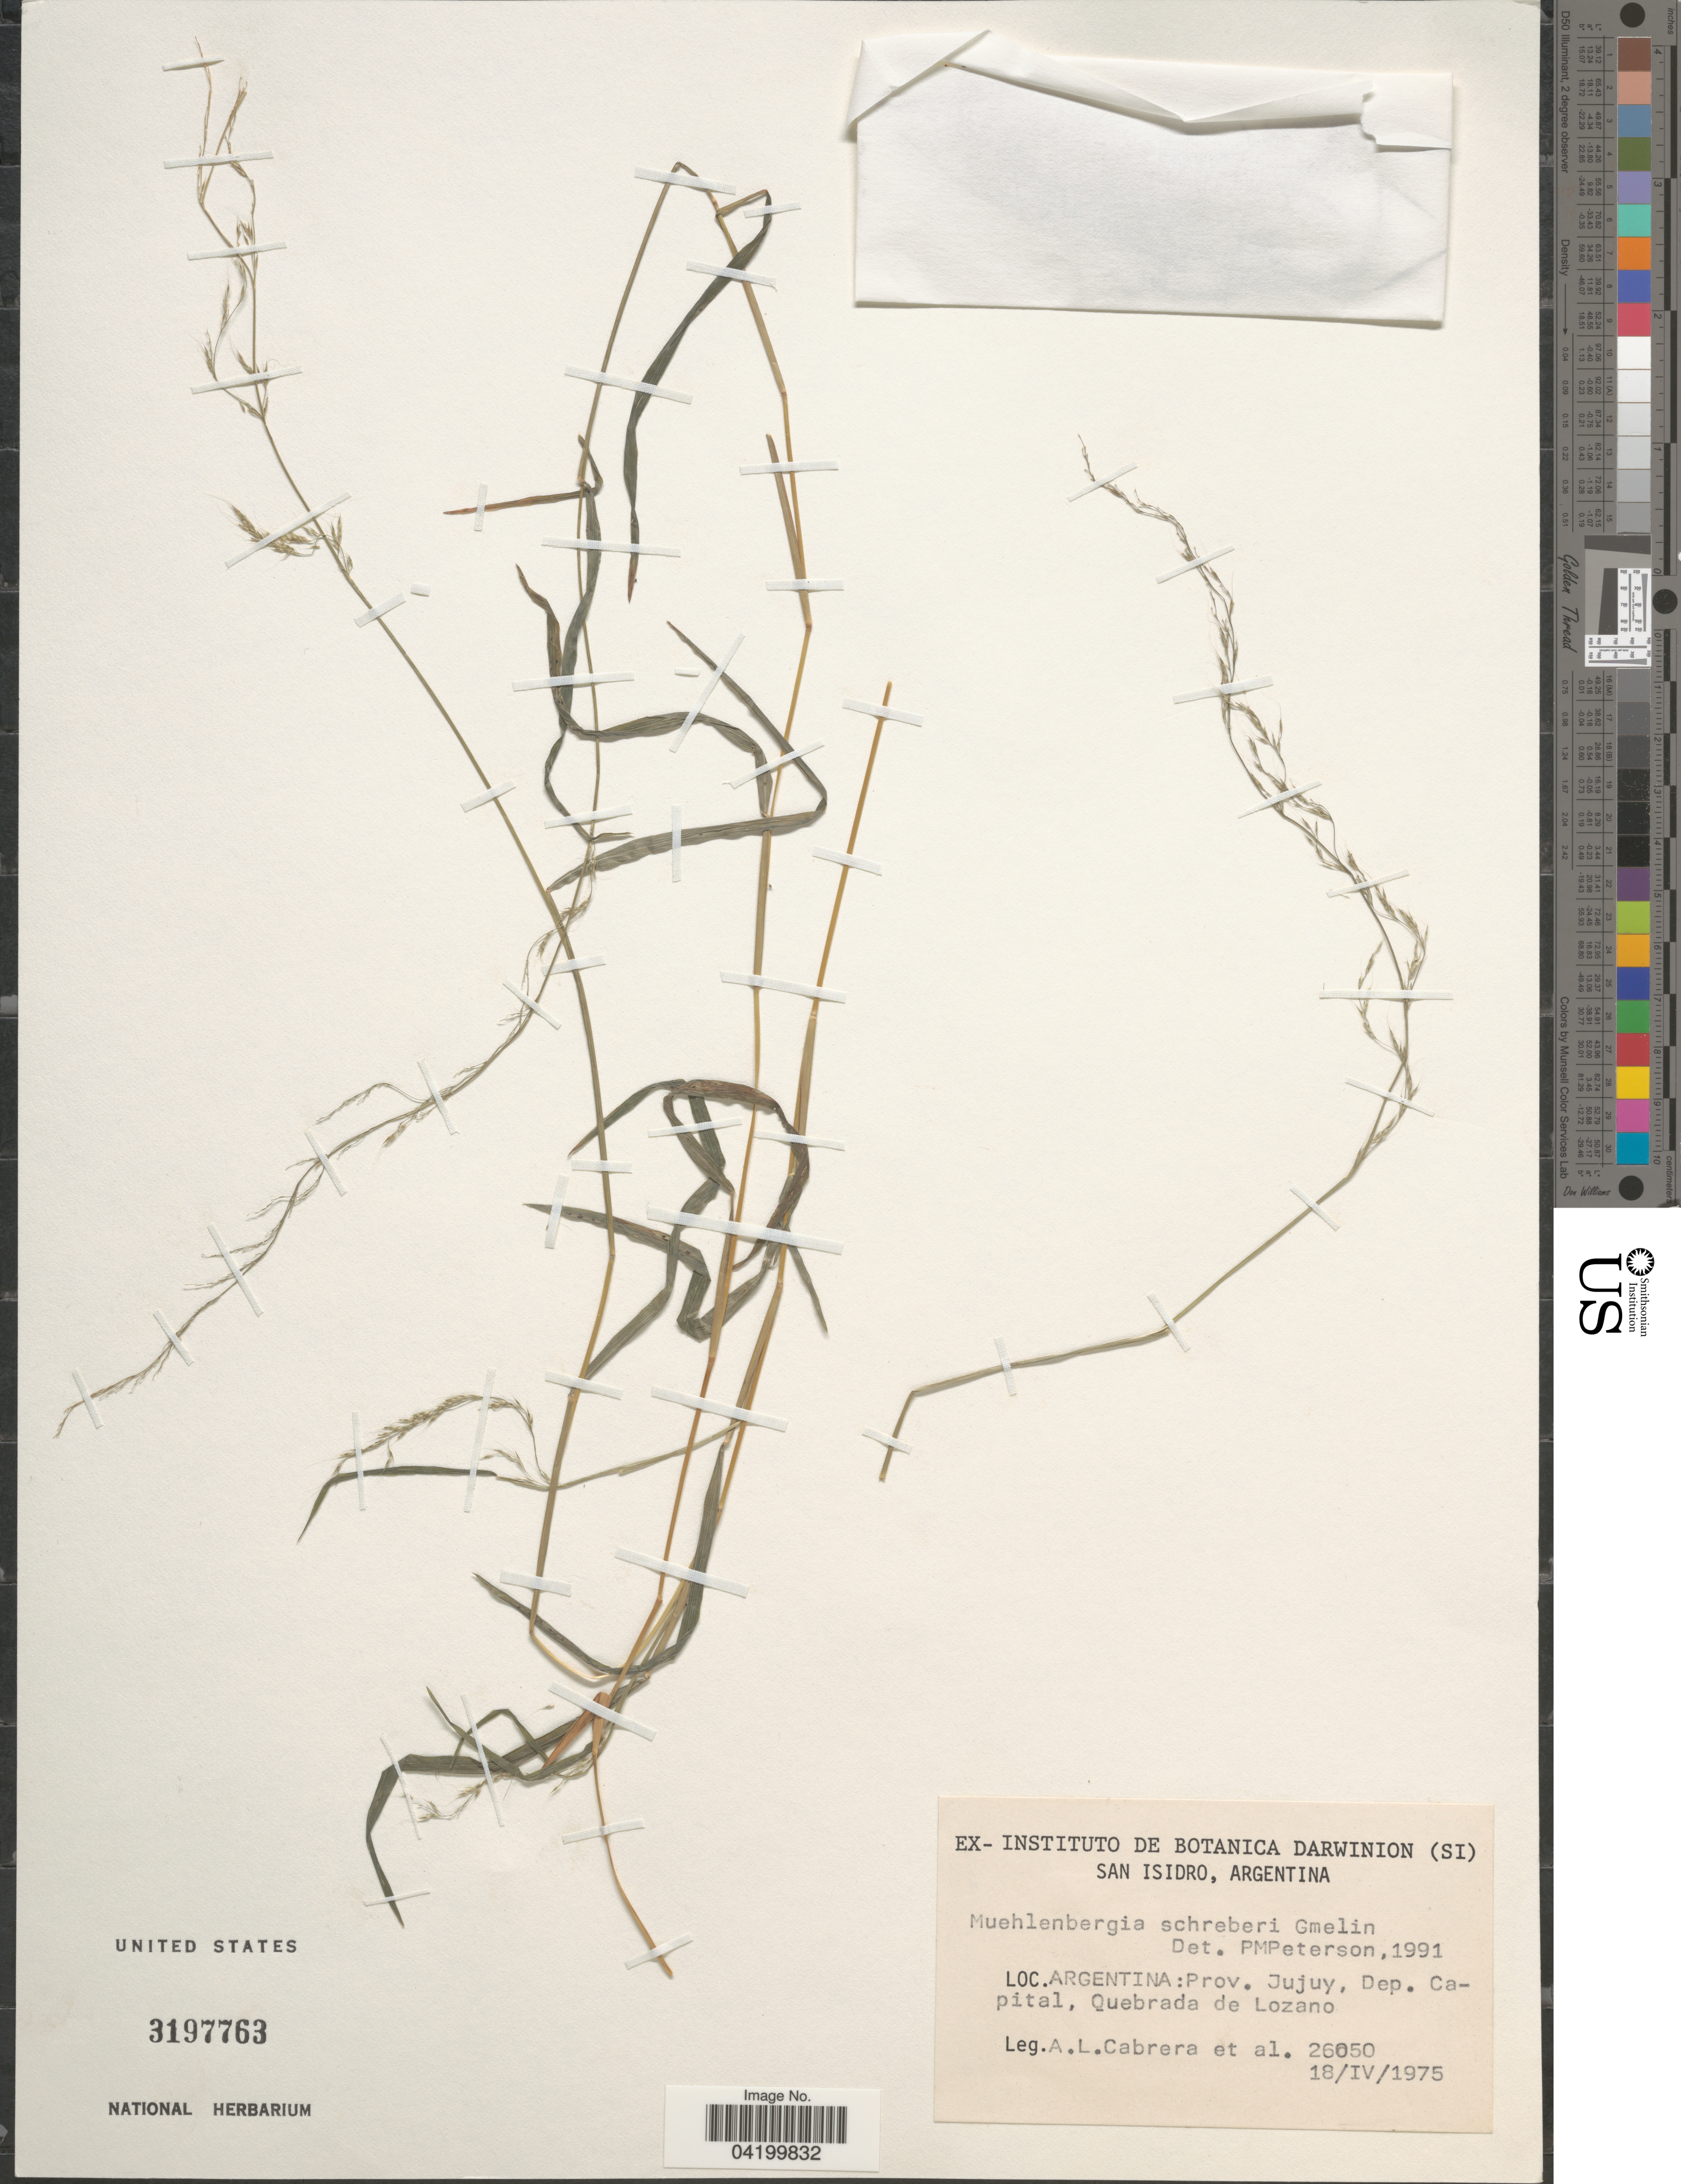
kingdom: Plantae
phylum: Tracheophyta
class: Liliopsida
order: Poales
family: Poaceae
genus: Muhlenbergia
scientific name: Muhlenbergia schreberi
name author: J.F. Gmel.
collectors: A. L. Cabrera & et al.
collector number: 26050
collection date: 1975-04-18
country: Argentina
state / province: Jujuy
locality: Dep. Capital, Quebrada de Lozano.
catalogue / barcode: US 3197763